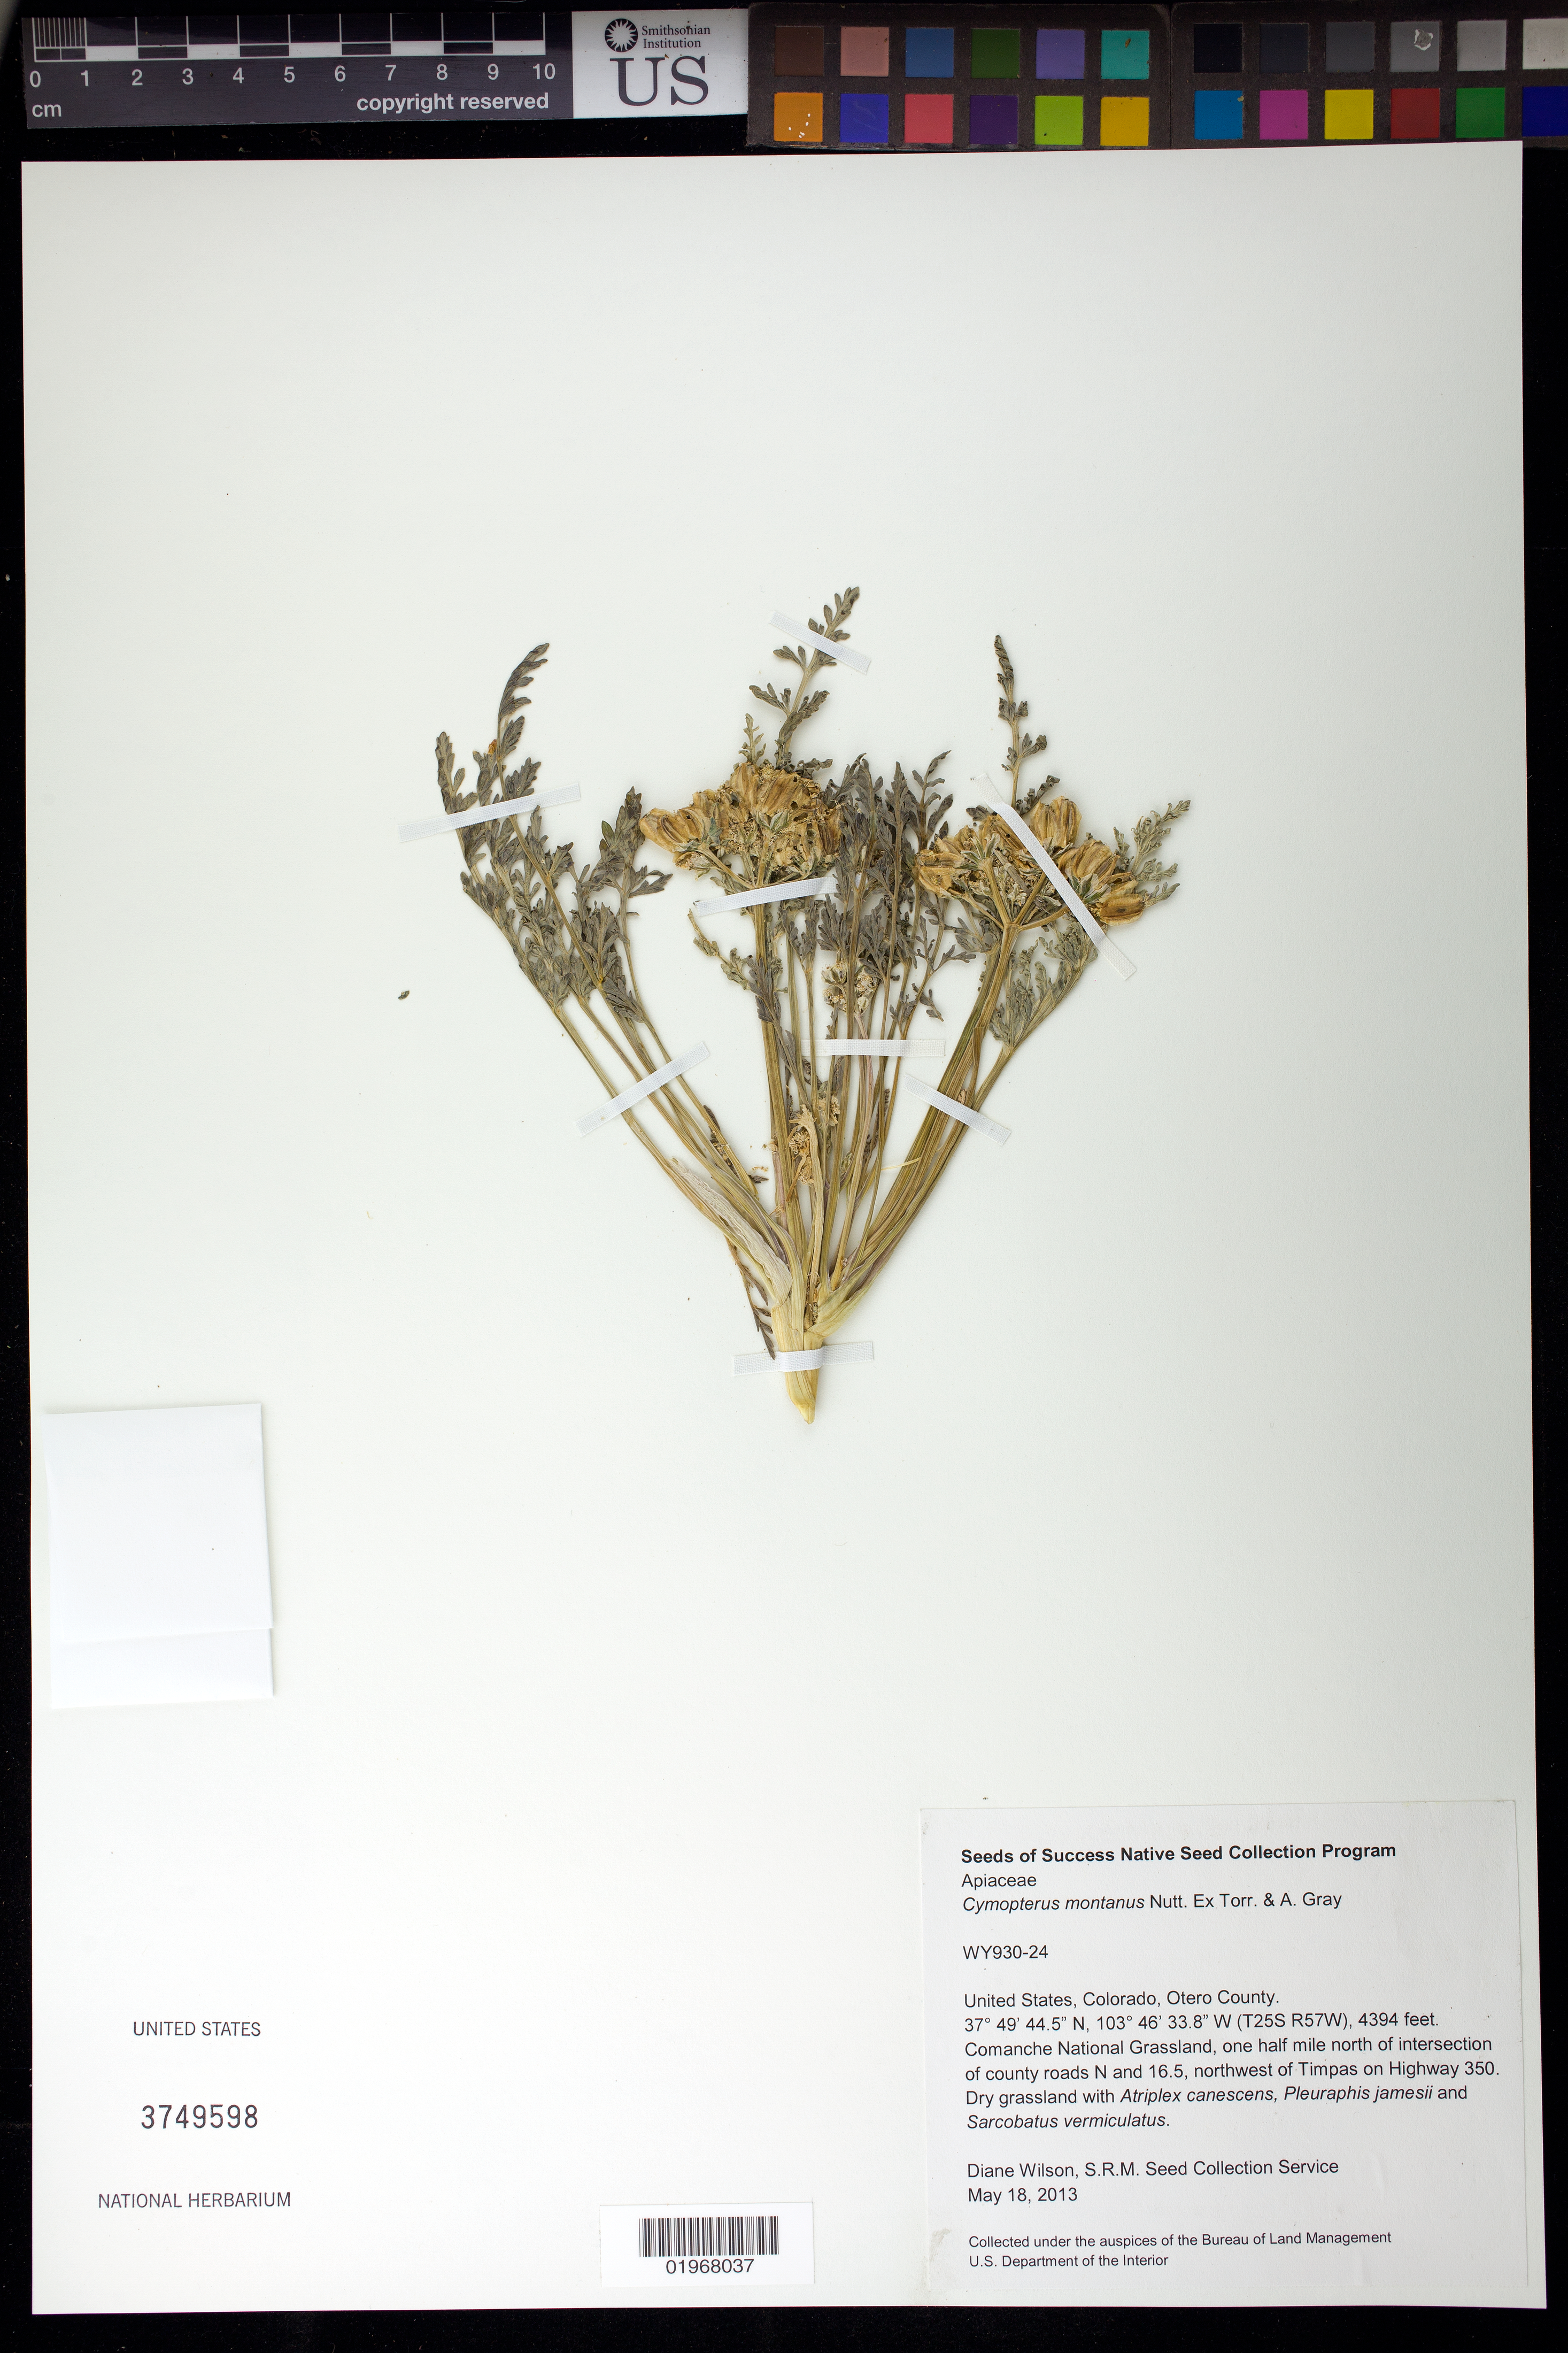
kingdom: Plantae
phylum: Tracheophyta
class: Magnoliopsida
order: Apiales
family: Apiaceae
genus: Cymopterus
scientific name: Cymopterus montanus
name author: Torr. & A. Gray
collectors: D. Wilson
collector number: WY930-24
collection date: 2013-05-18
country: United States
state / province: Colorado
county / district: Otero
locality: Comanche National Grassland, NW of Timpas on Hwy 350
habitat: Dry Grassland.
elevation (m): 1339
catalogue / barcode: US 3749598